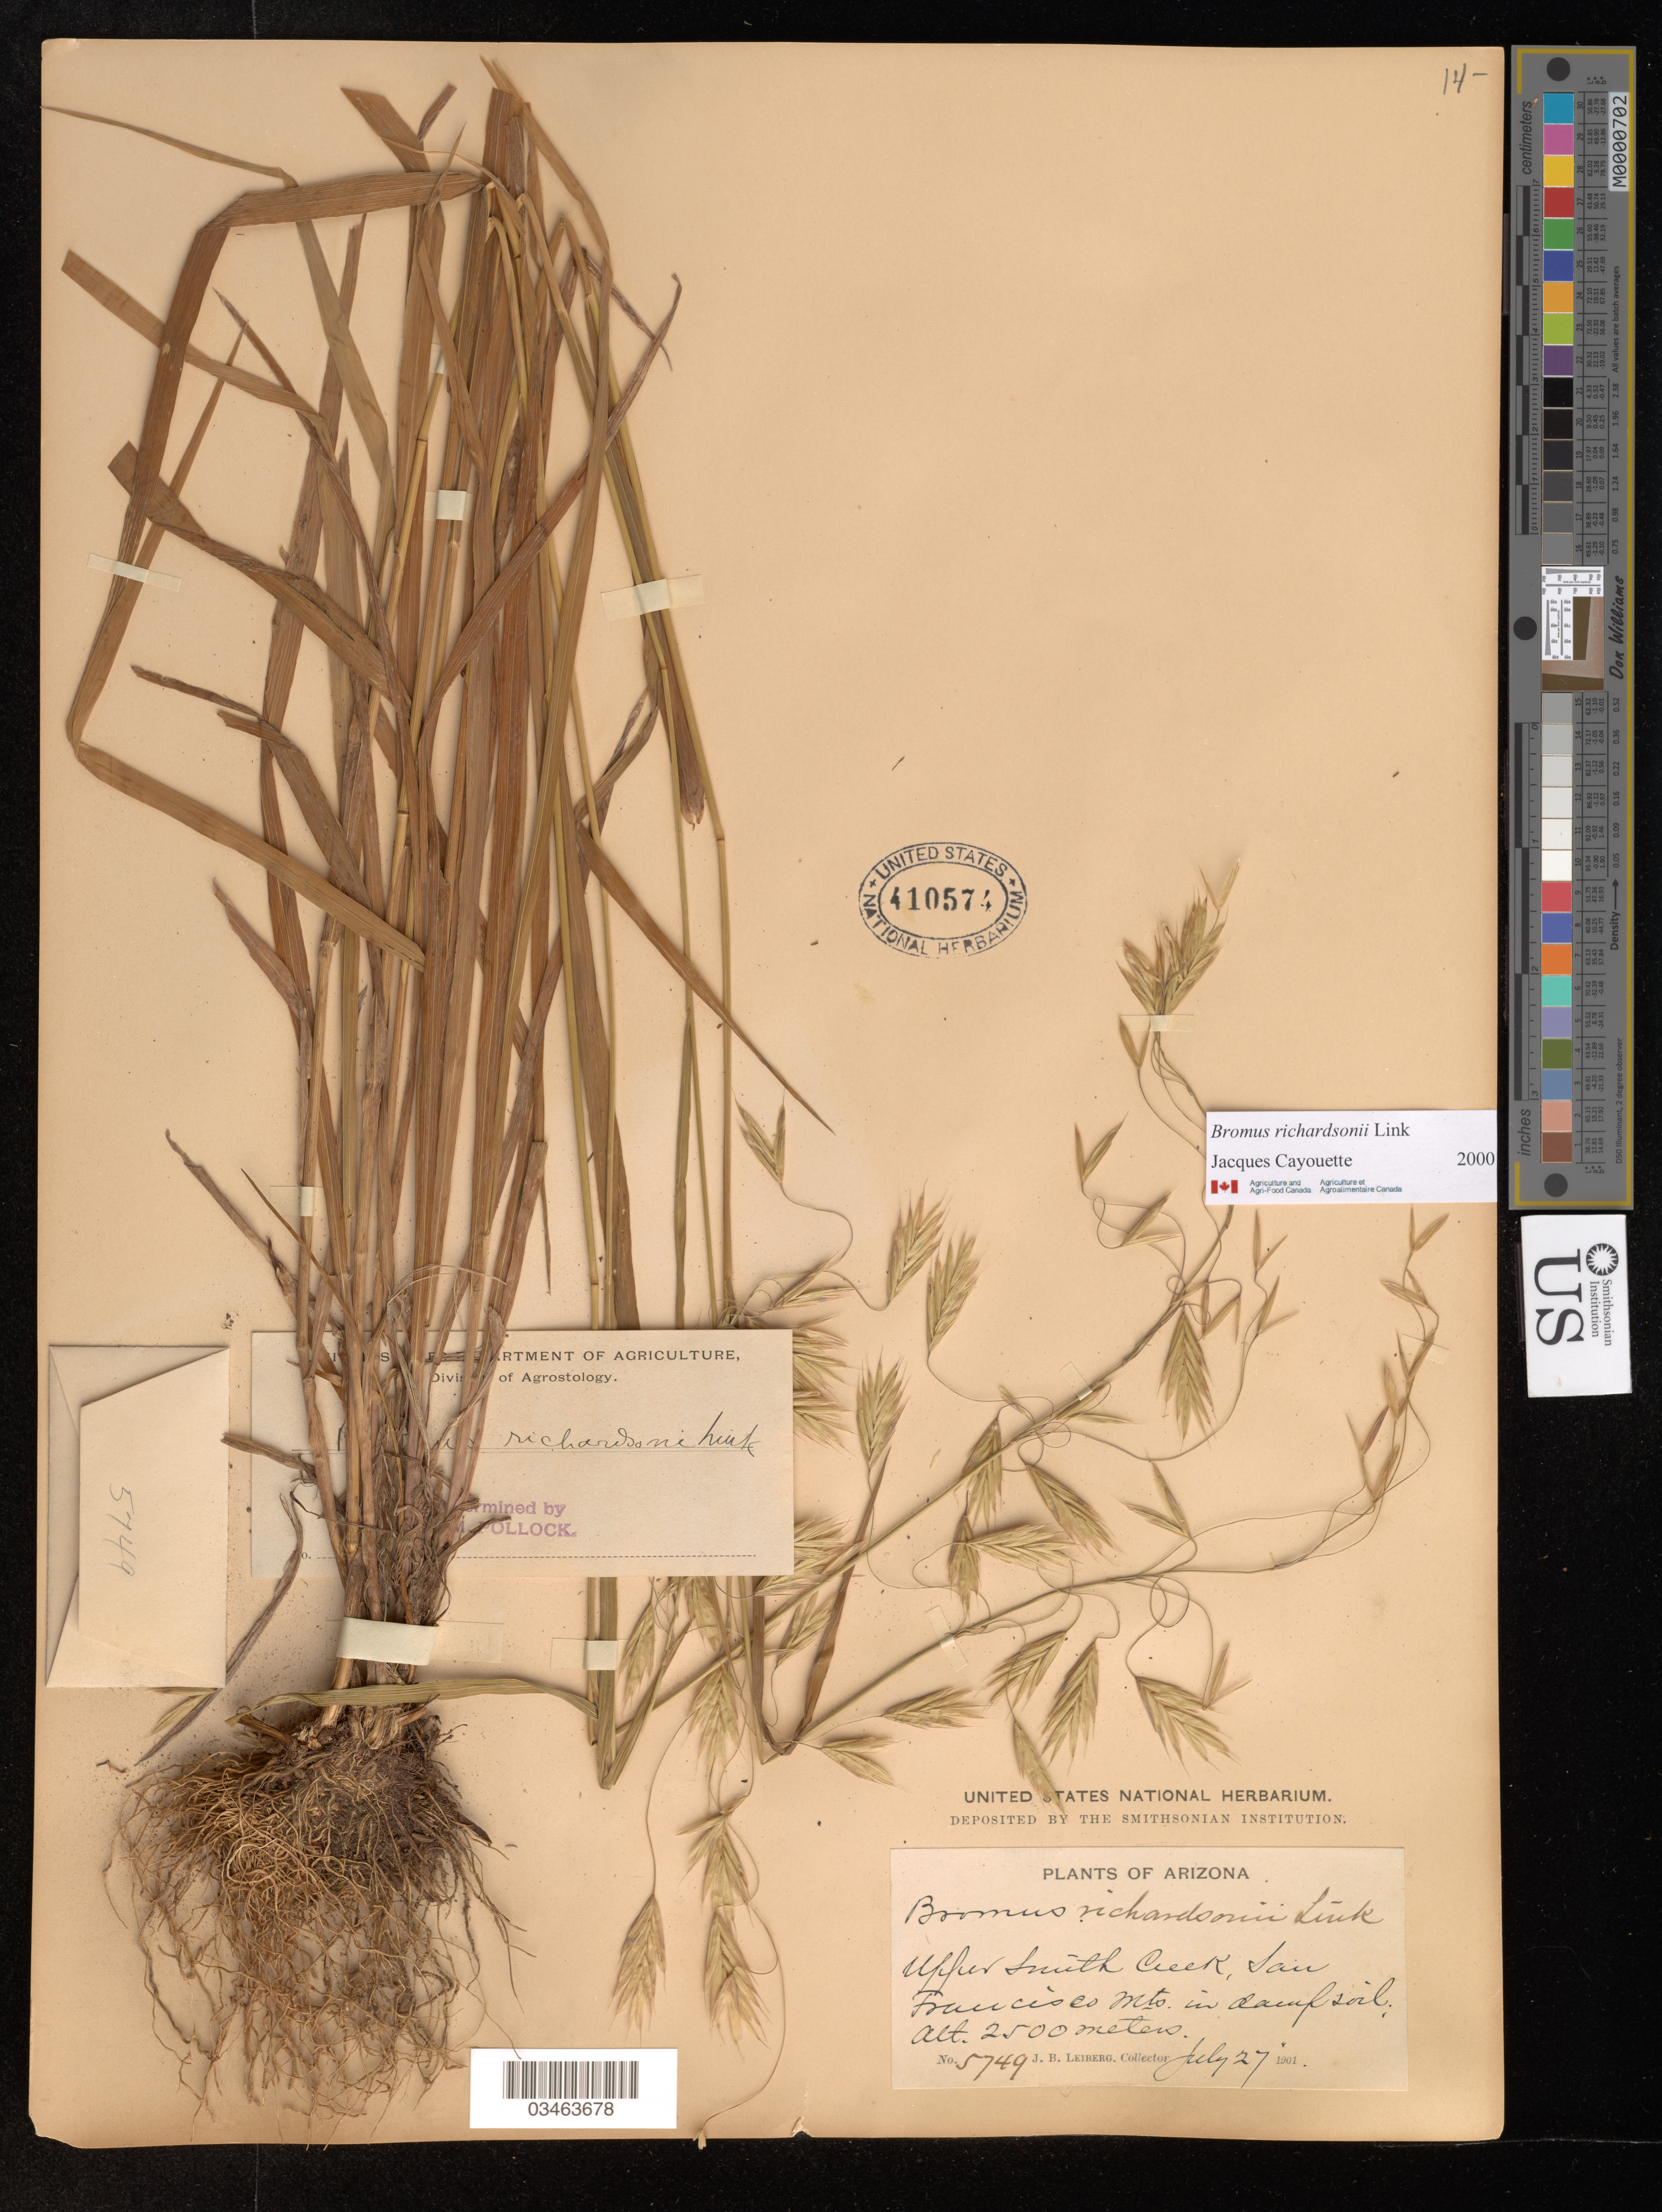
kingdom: Plantae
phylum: Tracheophyta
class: Liliopsida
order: Poales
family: Poaceae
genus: Bromus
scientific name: Bromus richardsonii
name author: Link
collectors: J. Leiberg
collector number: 5749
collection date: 1901-07-27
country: United States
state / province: Arizona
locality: Upper Smith Creek, San Francisco Mts.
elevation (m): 2500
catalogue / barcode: US 410574